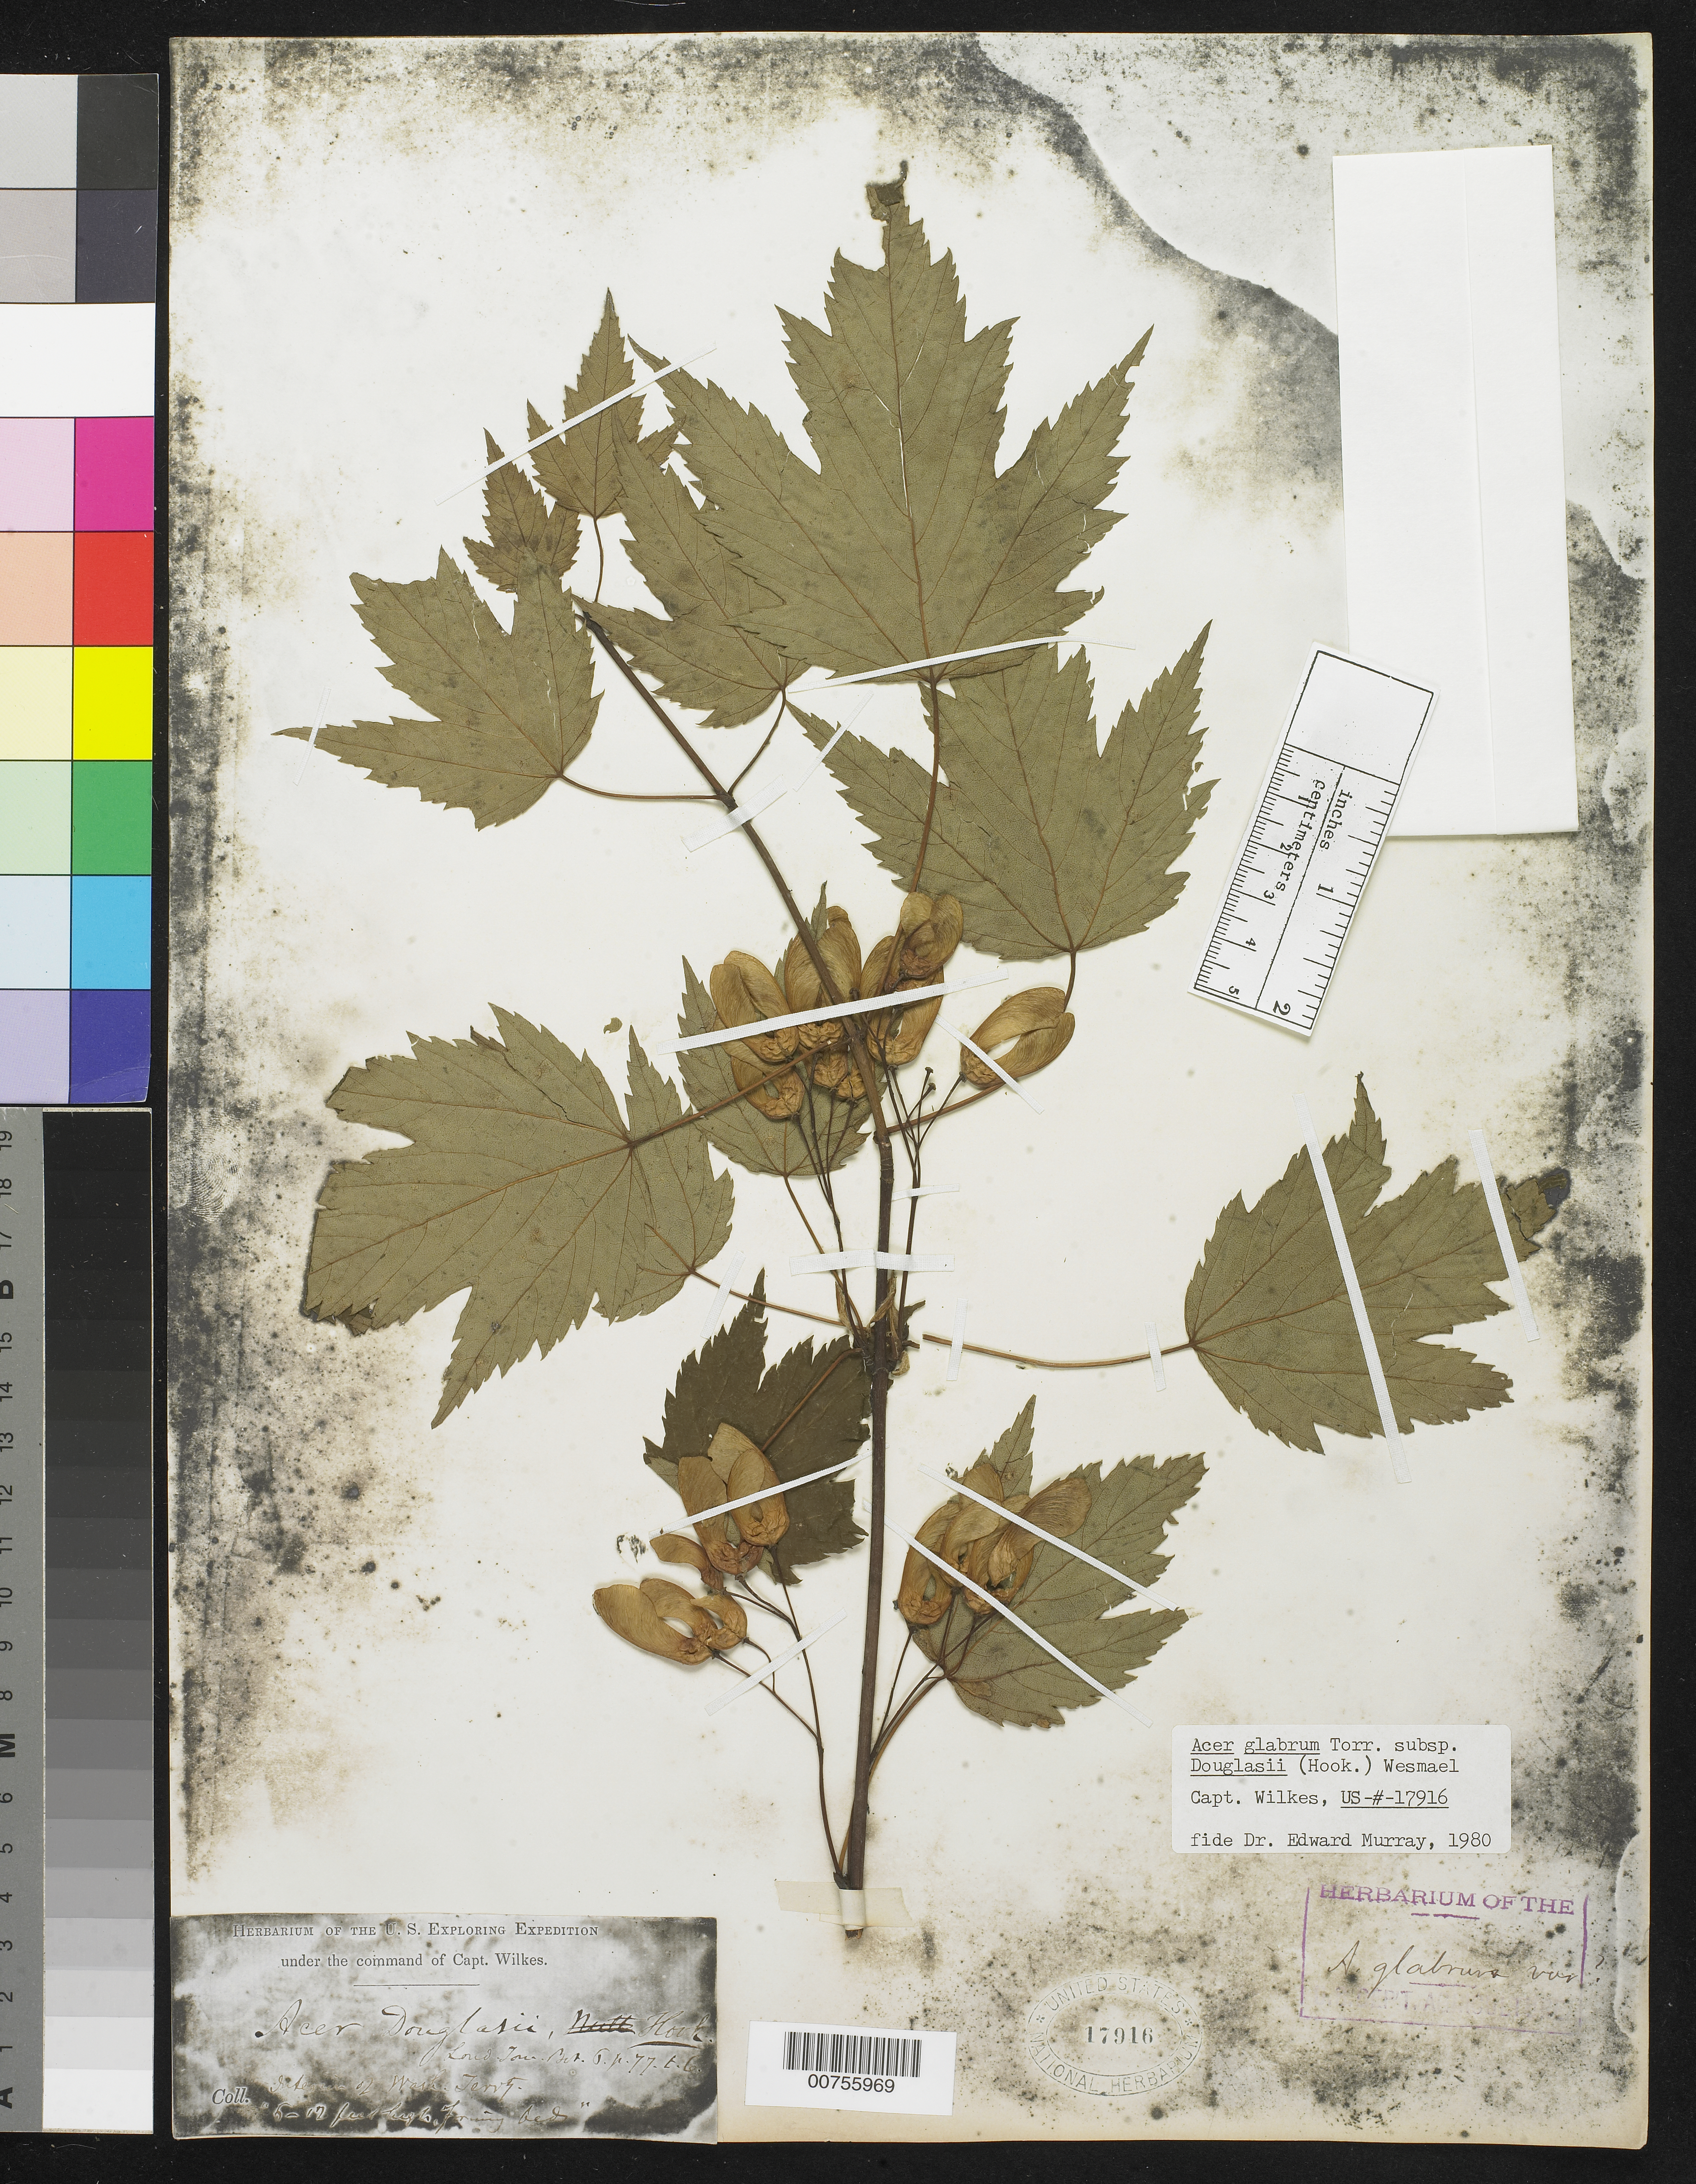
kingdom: Plantae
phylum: Tracheophyta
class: Magnoliopsida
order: Sapindales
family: Sapindaceae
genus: Acer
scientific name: Acer glabrum subsp. douglasii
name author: (Hook.) Wesm.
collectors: Wilkes Explor. Exped.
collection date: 1838/1842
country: United States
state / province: Washington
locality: Interior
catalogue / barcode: US 17916